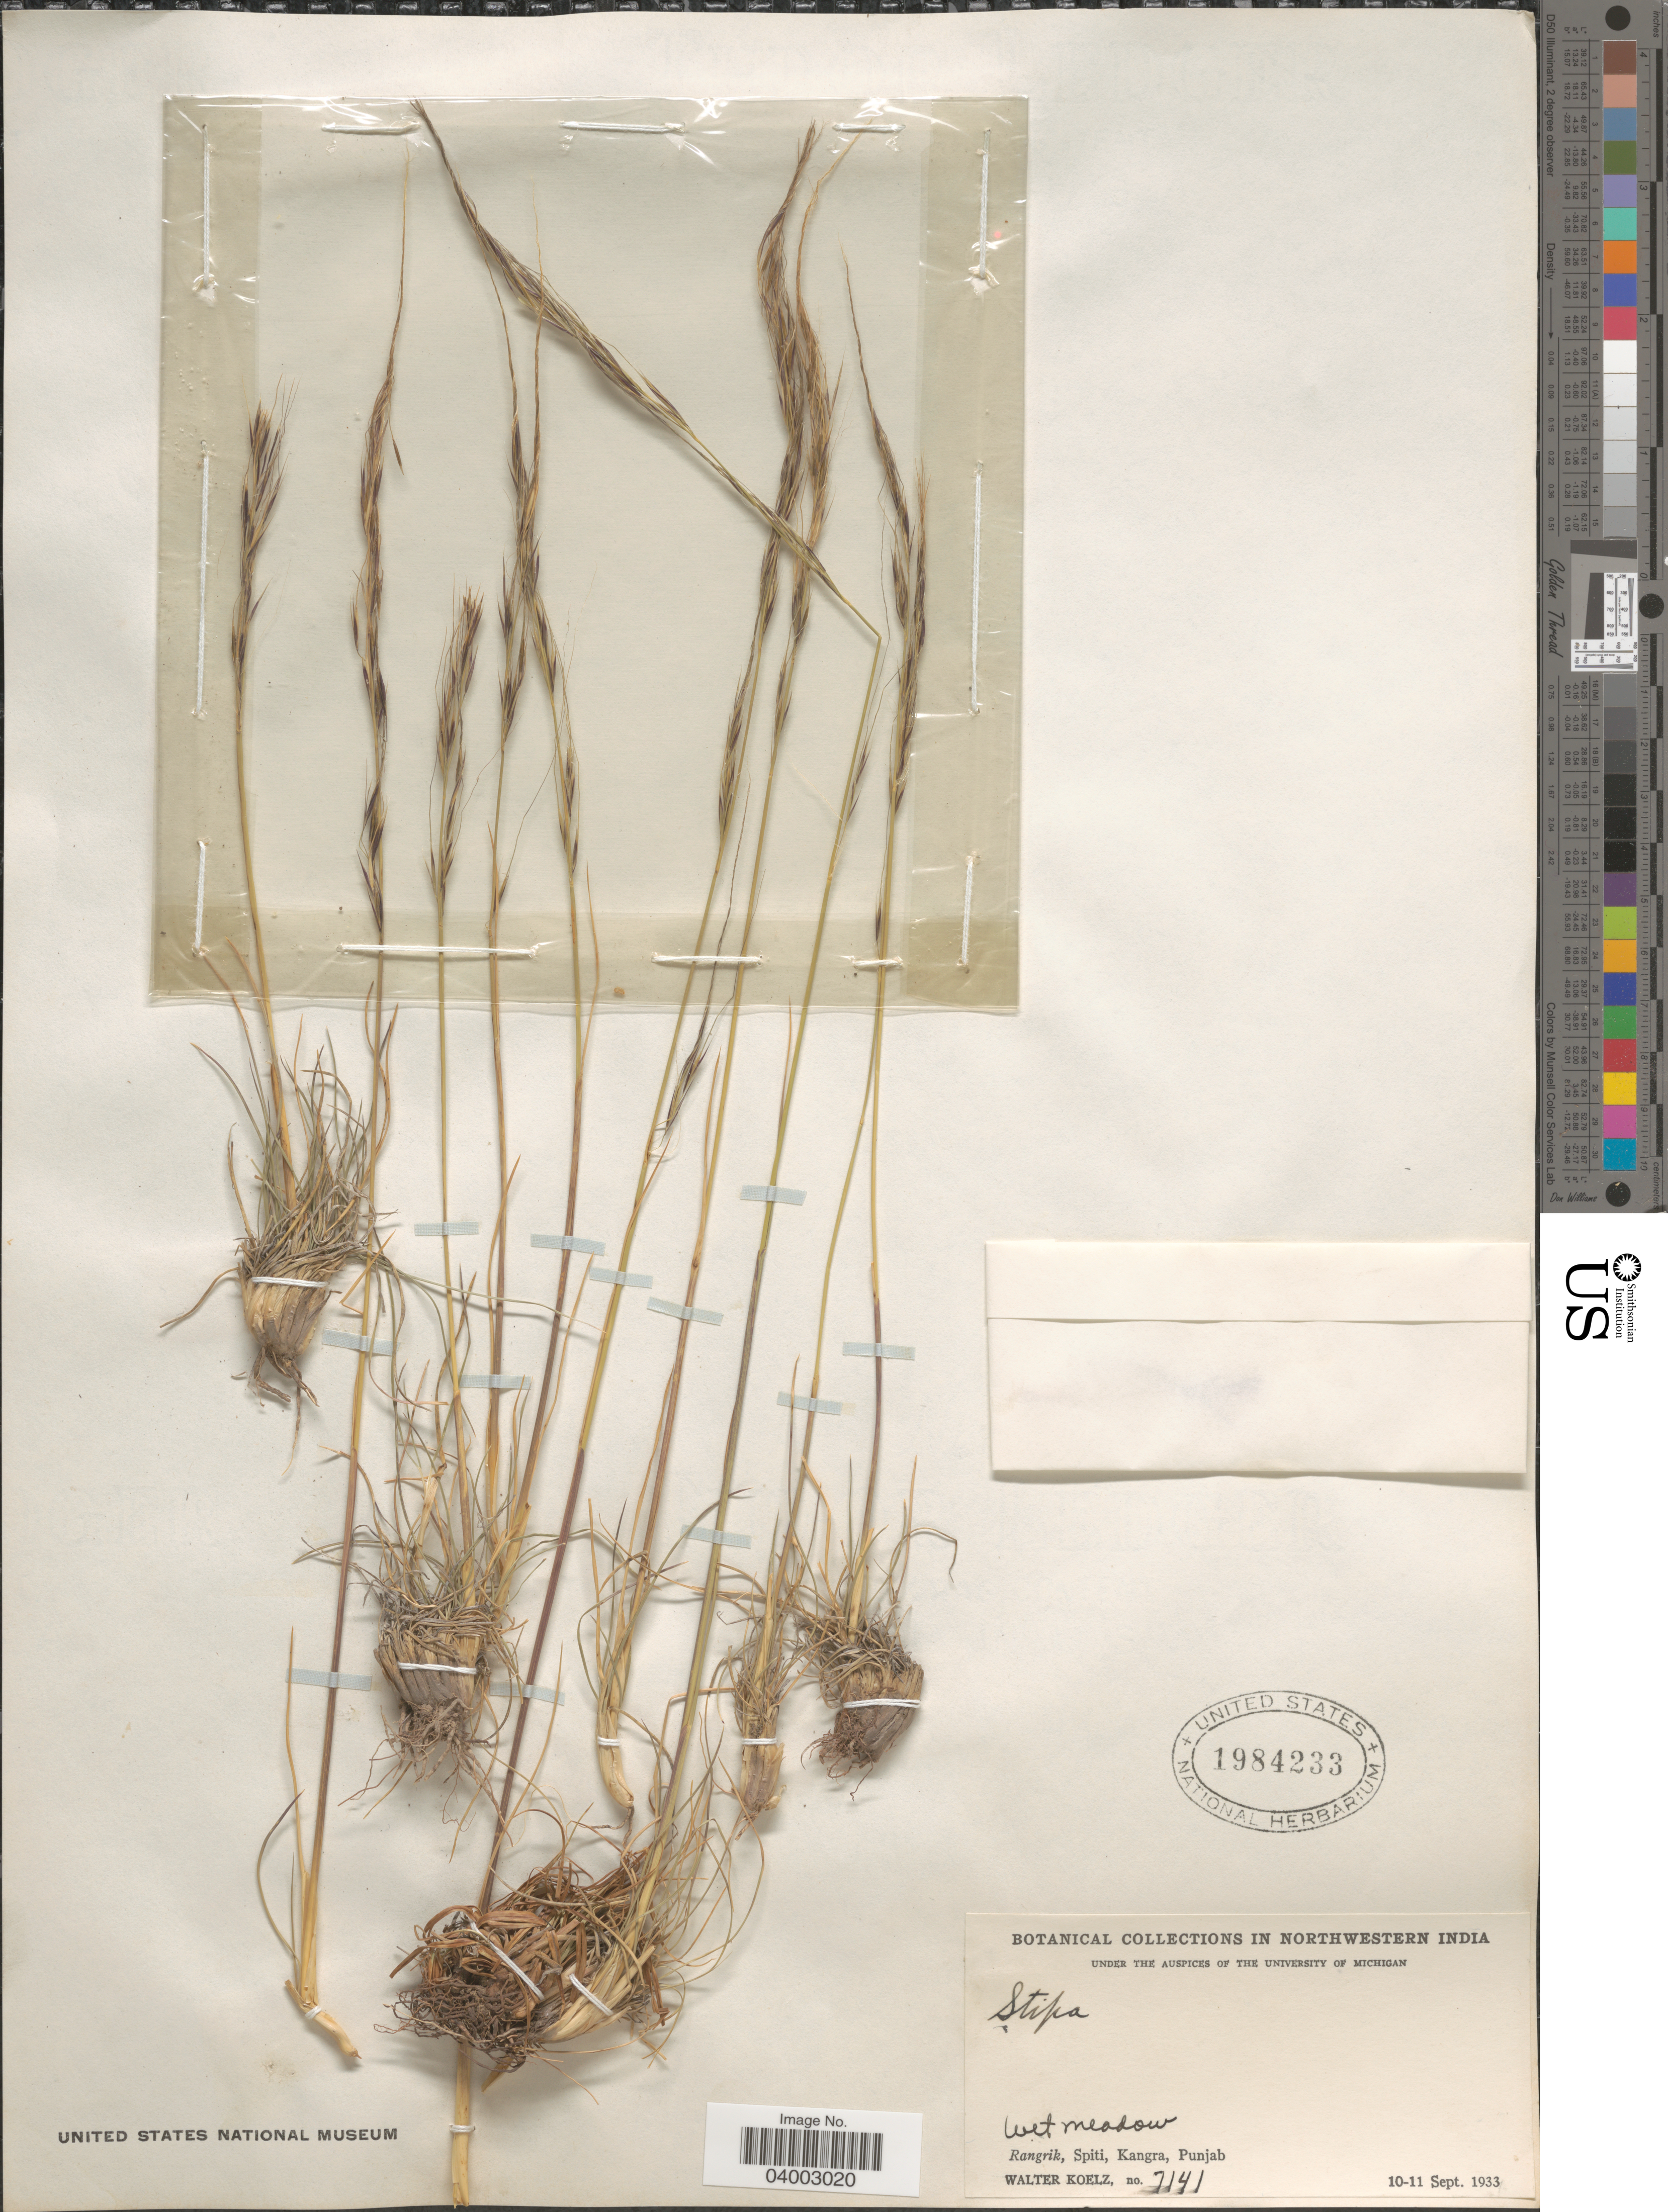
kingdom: Plantae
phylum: Tracheophyta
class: Liliopsida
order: Poales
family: Poaceae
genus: Stipa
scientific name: Stipa sp.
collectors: W. N. Koelz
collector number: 7141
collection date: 1933-09-10/1933-09-11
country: India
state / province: Punjab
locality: In Northwestern India. Rangrik, Spiti, Kangra.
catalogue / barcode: US 1984233